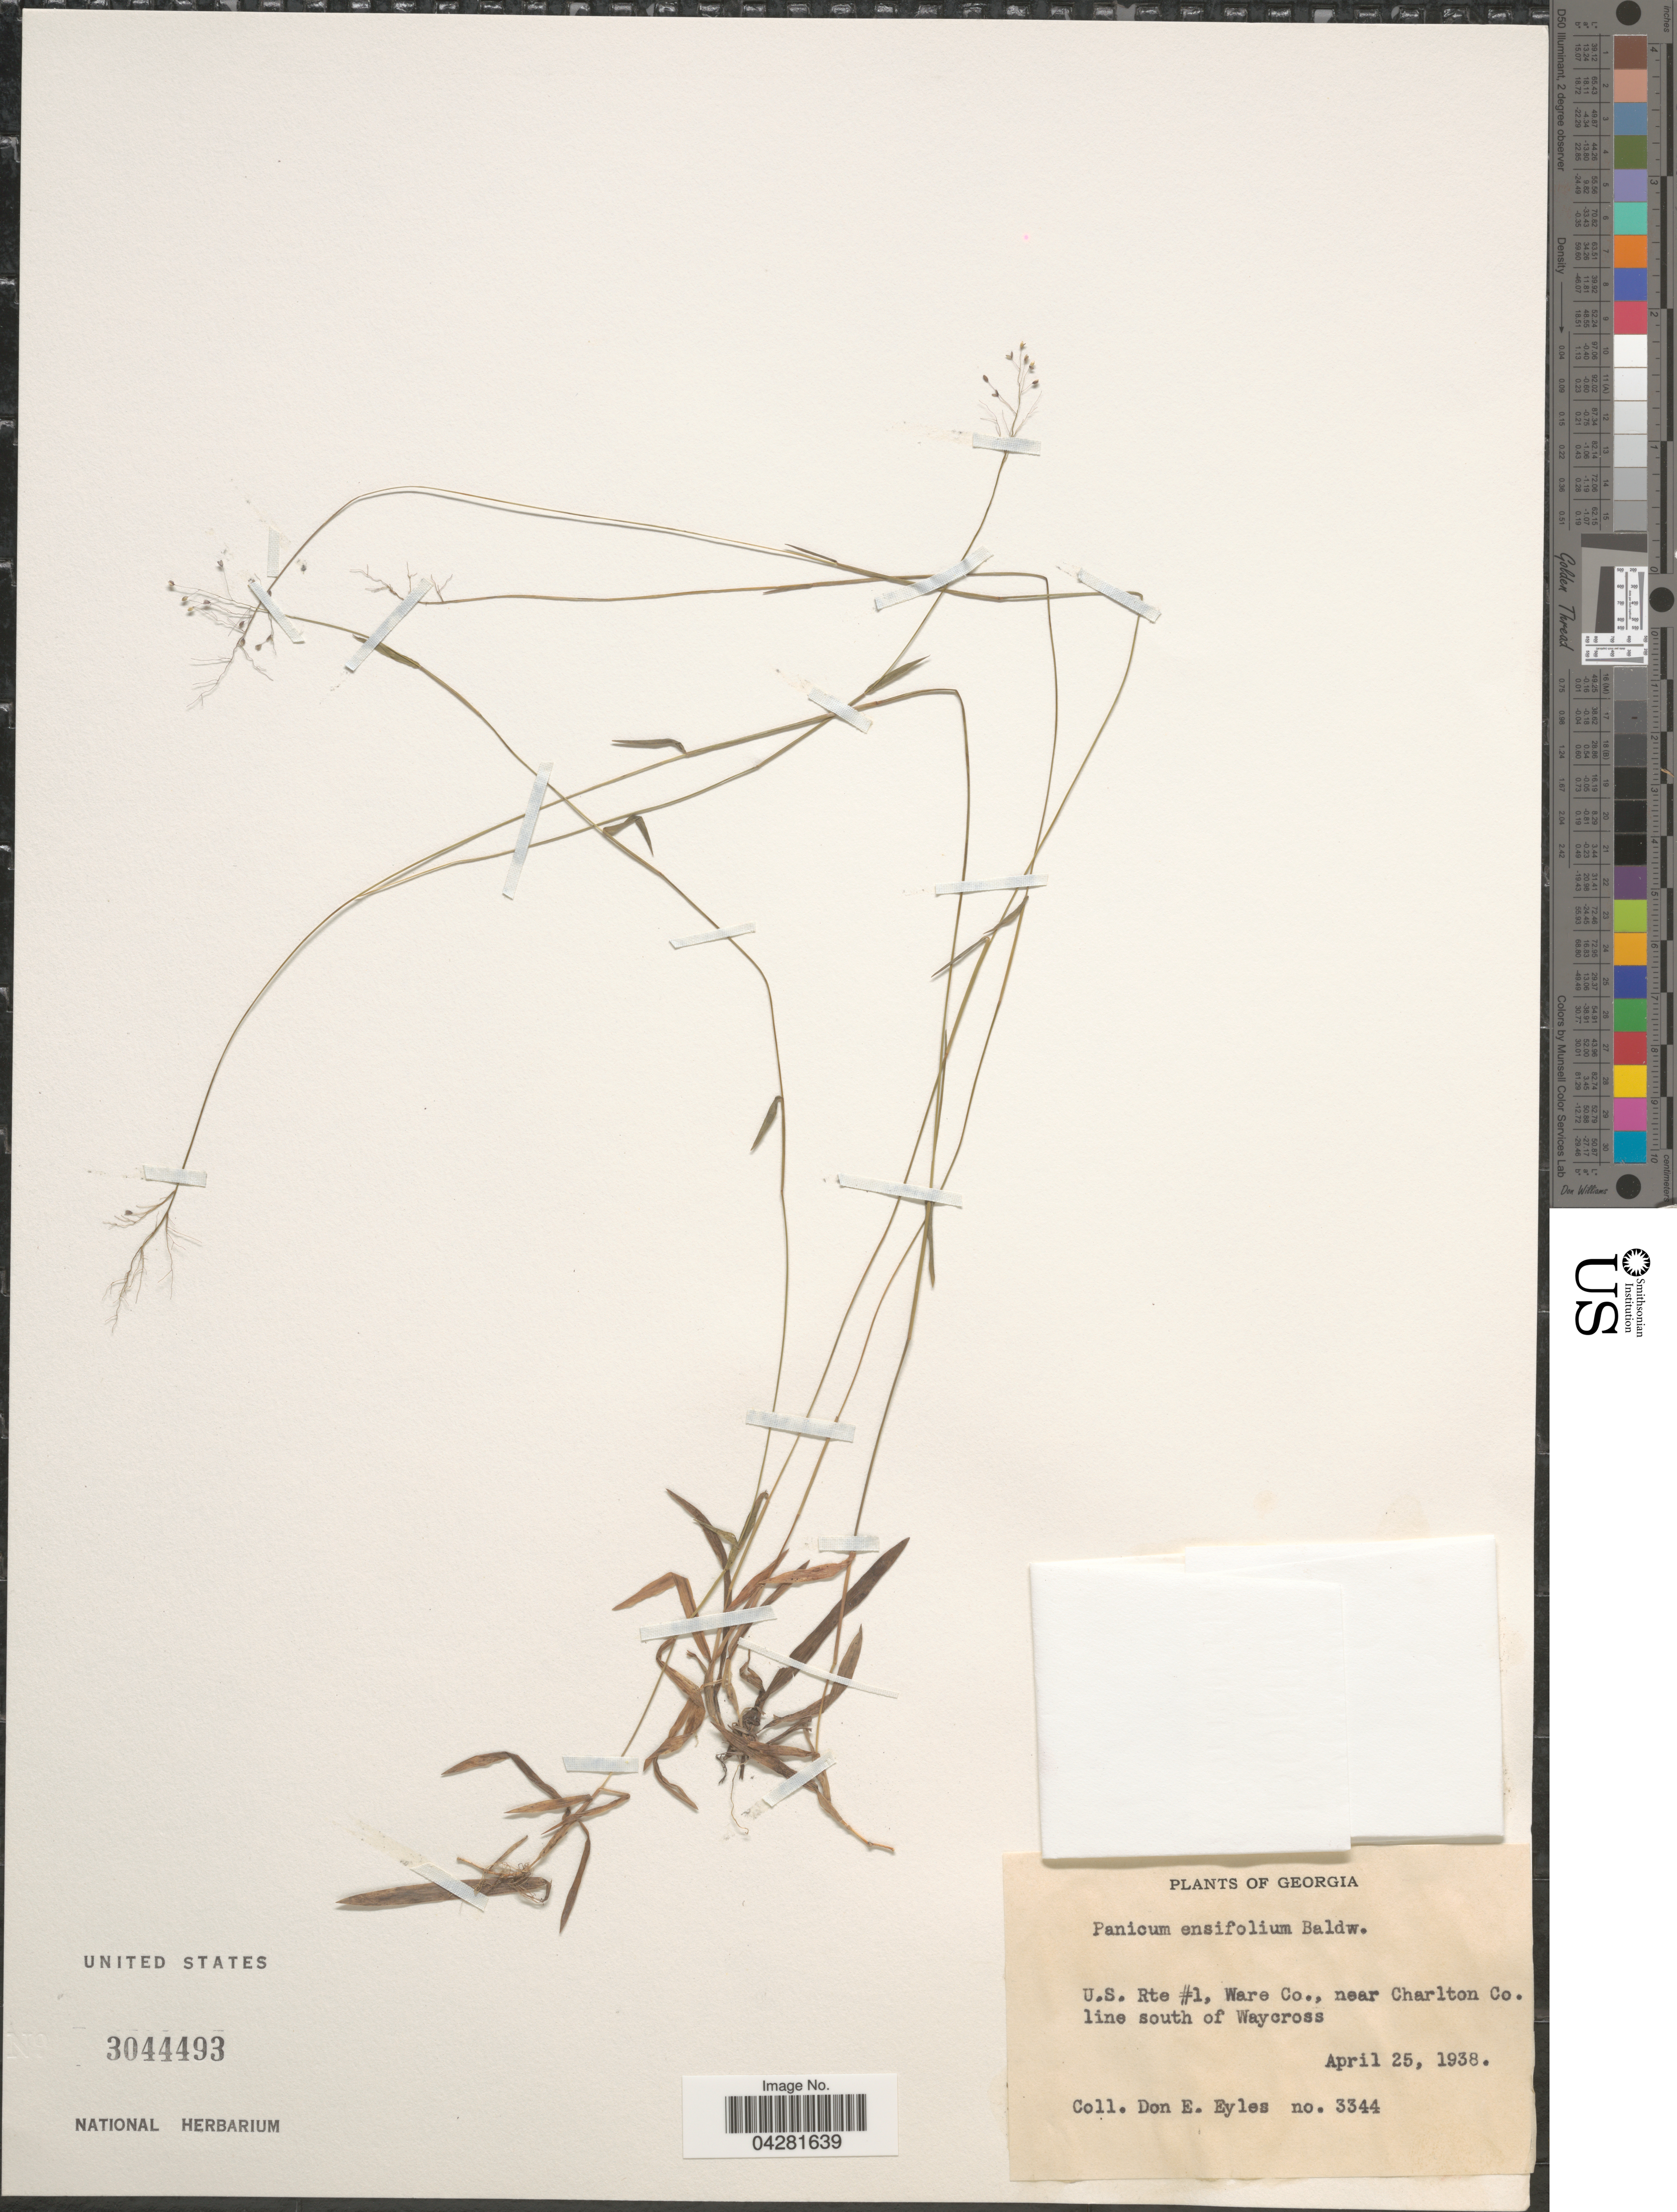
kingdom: Plantae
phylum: Tracheophyta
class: Liliopsida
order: Poales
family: Poaceae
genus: Dichanthelium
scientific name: Dichanthelium ensifolium var. ensifolium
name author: (Baldwin ex Elliot) Gould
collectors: D. Eyles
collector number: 3344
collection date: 1938-04-25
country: United States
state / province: Georgia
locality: U.S. Rte #1, Ware Co., near Charlton Co. line south of Waycross.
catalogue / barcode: US 3044493